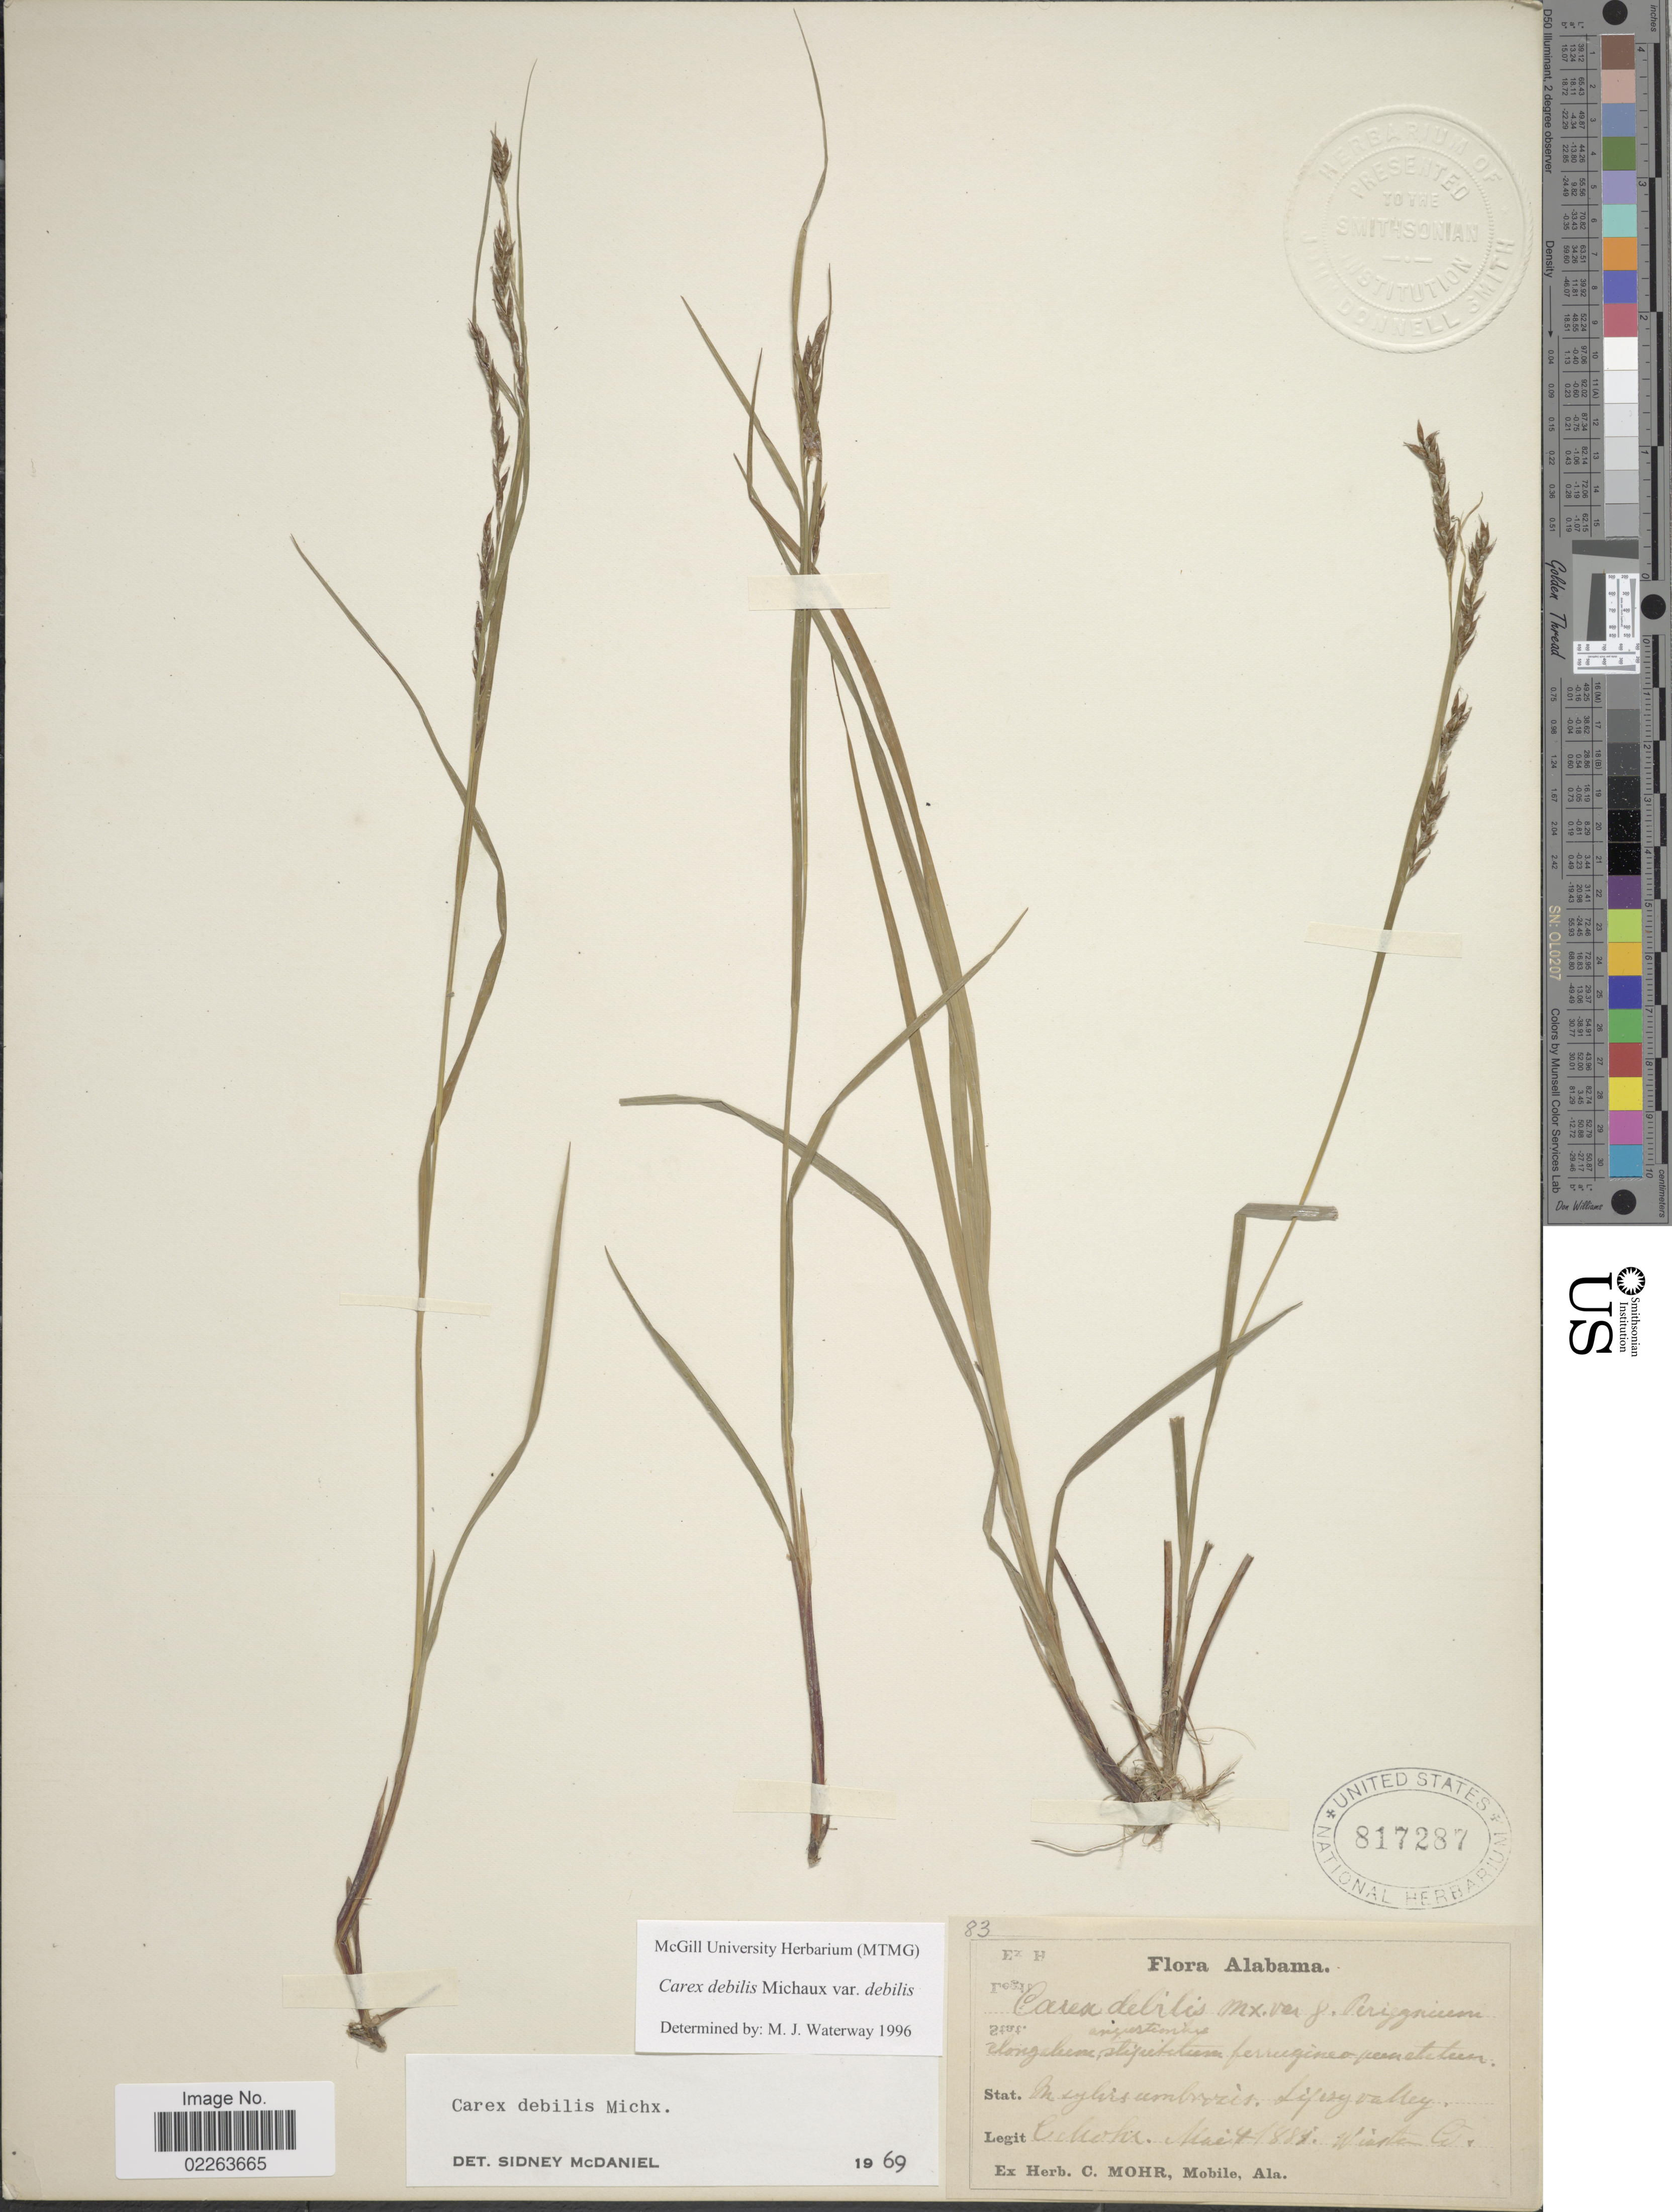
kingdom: Plantae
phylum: Tracheophyta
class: Liliopsida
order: Poales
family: Cyperaceae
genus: Carex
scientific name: Carex debilis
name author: Michx.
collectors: C. T. Mohr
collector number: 83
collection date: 1881-05-04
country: United States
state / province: Alabama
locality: In sylvis umbrosis, Lipesy valley, Winston Co.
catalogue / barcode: US 817287